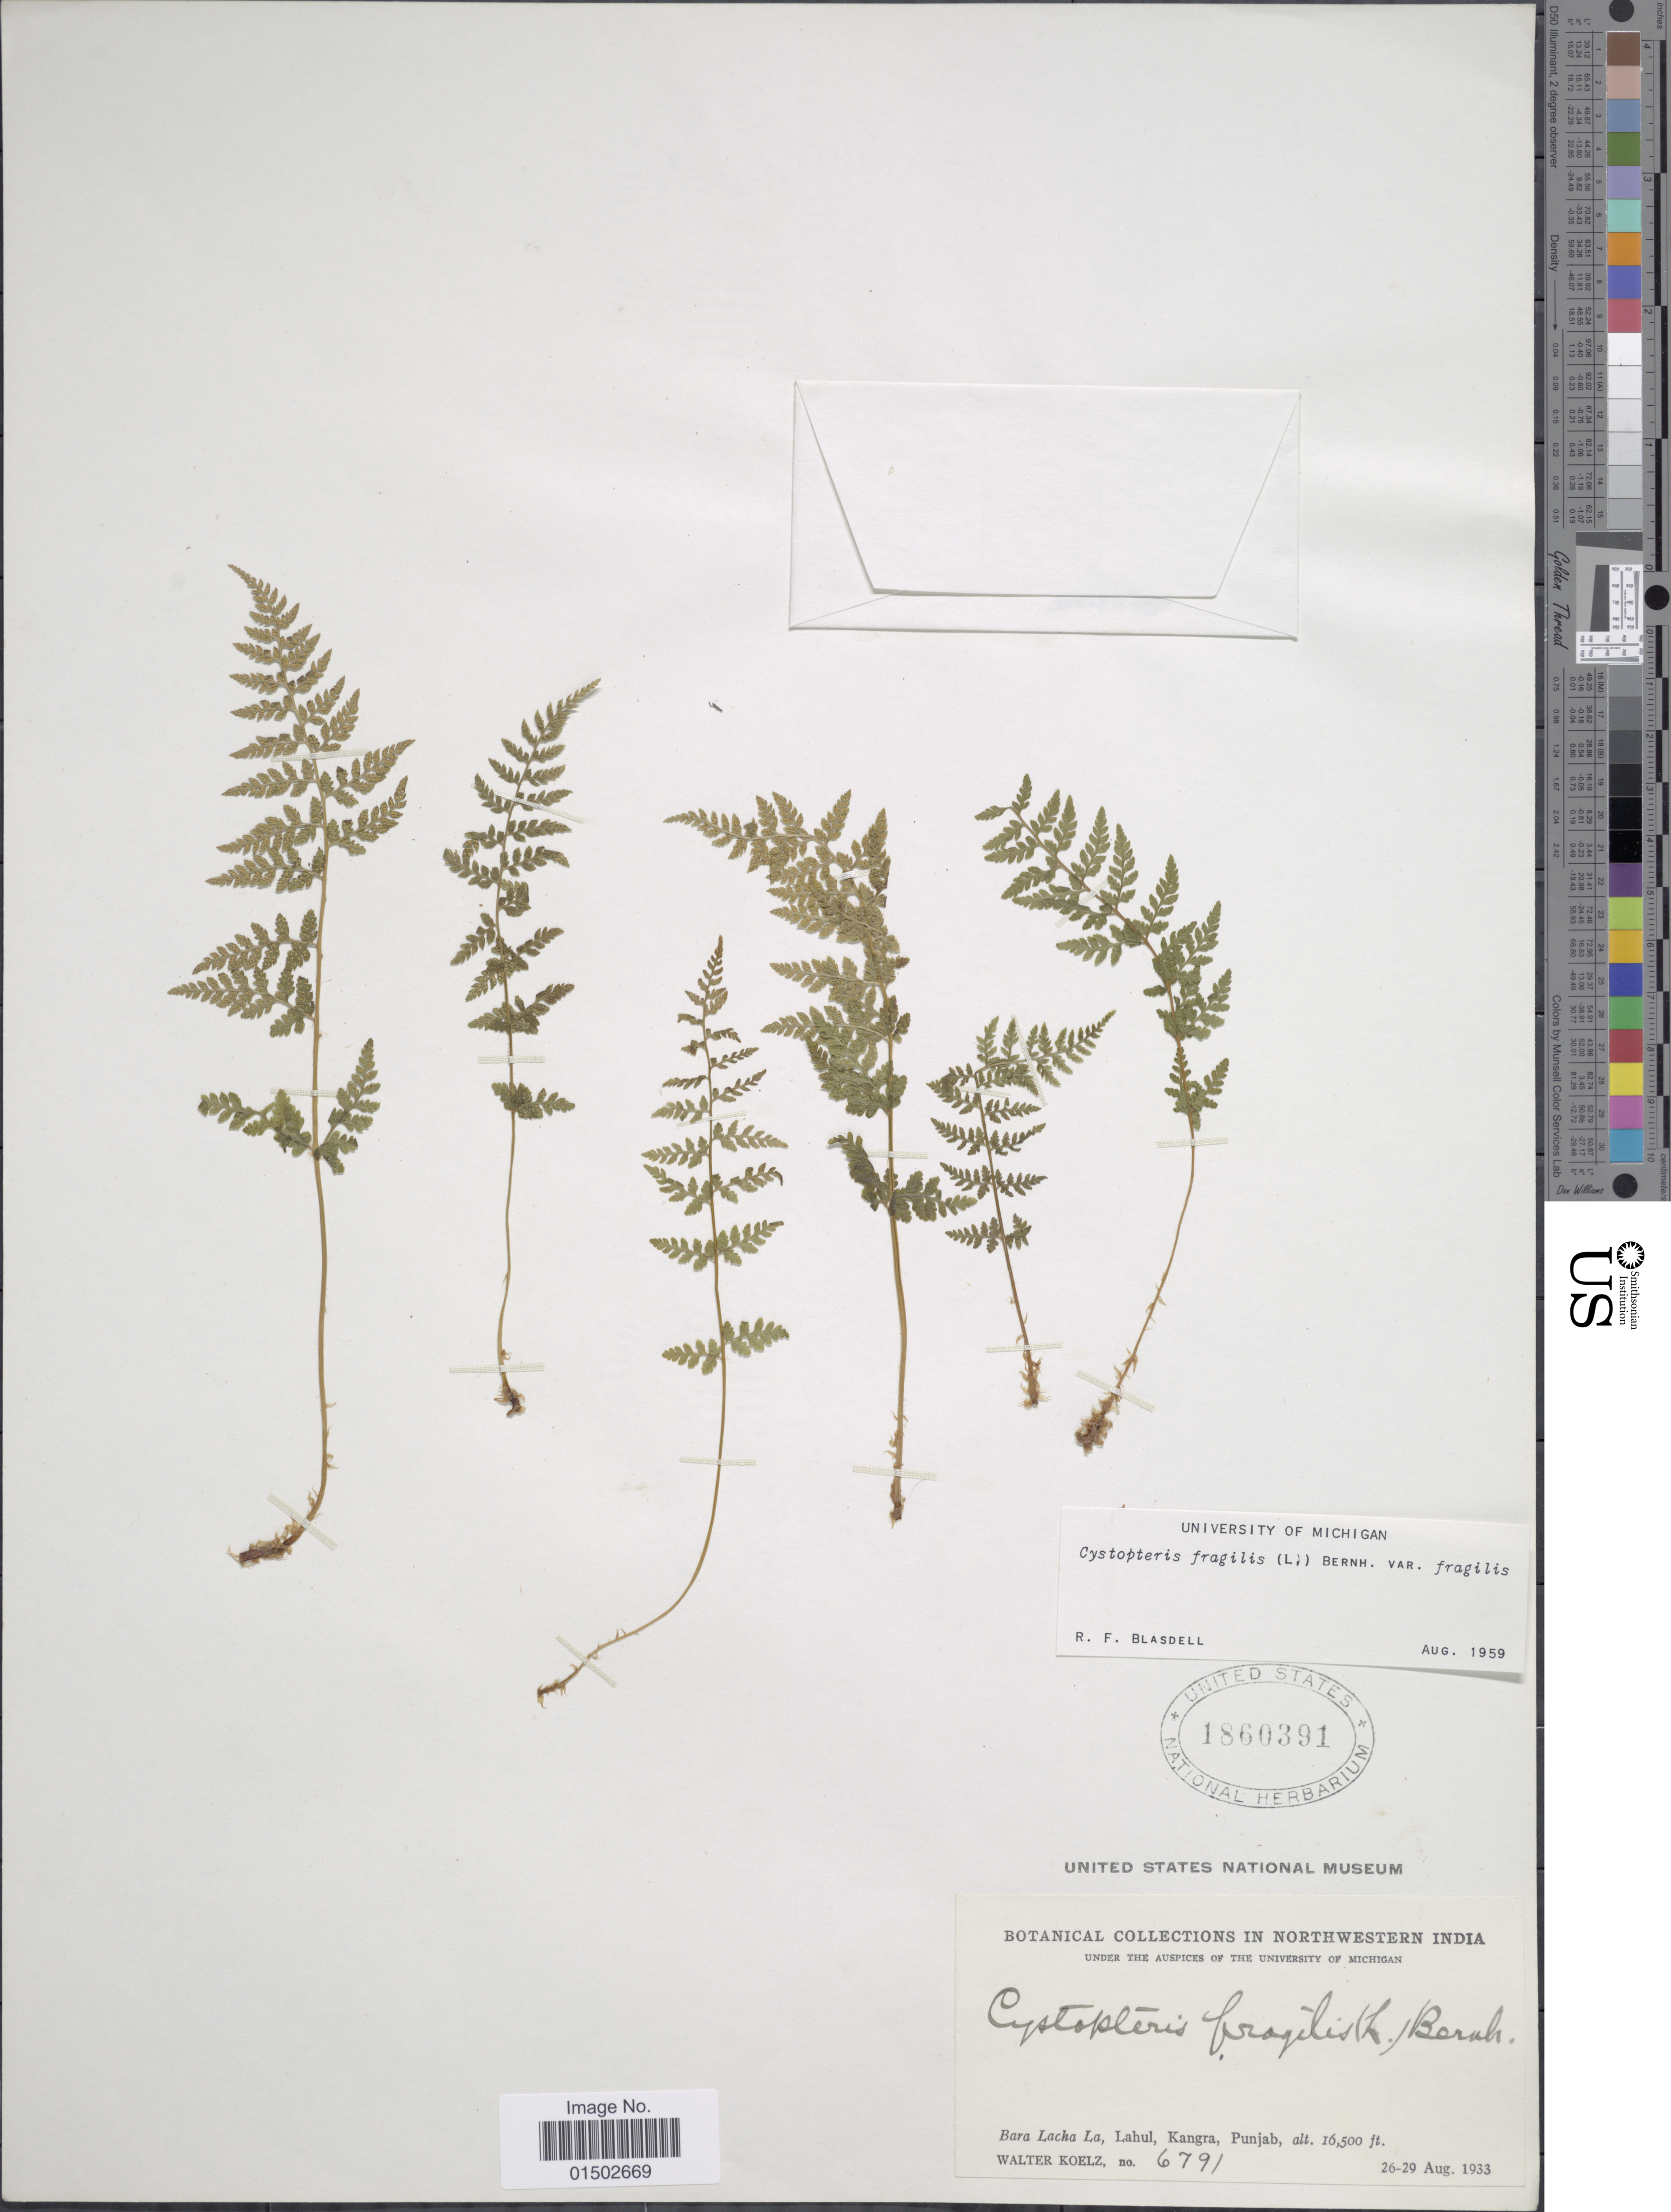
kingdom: Plantae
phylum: Tracheophyta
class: Polypodiopsida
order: Polypodiales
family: Cystopteridaceae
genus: Cystopteris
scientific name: Cystopteris fragilis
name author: (L.) Bernh.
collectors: W. N. Koelz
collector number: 6791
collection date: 1933-08-26/1933-08-29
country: India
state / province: Himachal Pradesh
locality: Northwestern IndiaBara Lacha la, Lahul, Kangra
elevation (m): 5029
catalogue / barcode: US 1860391